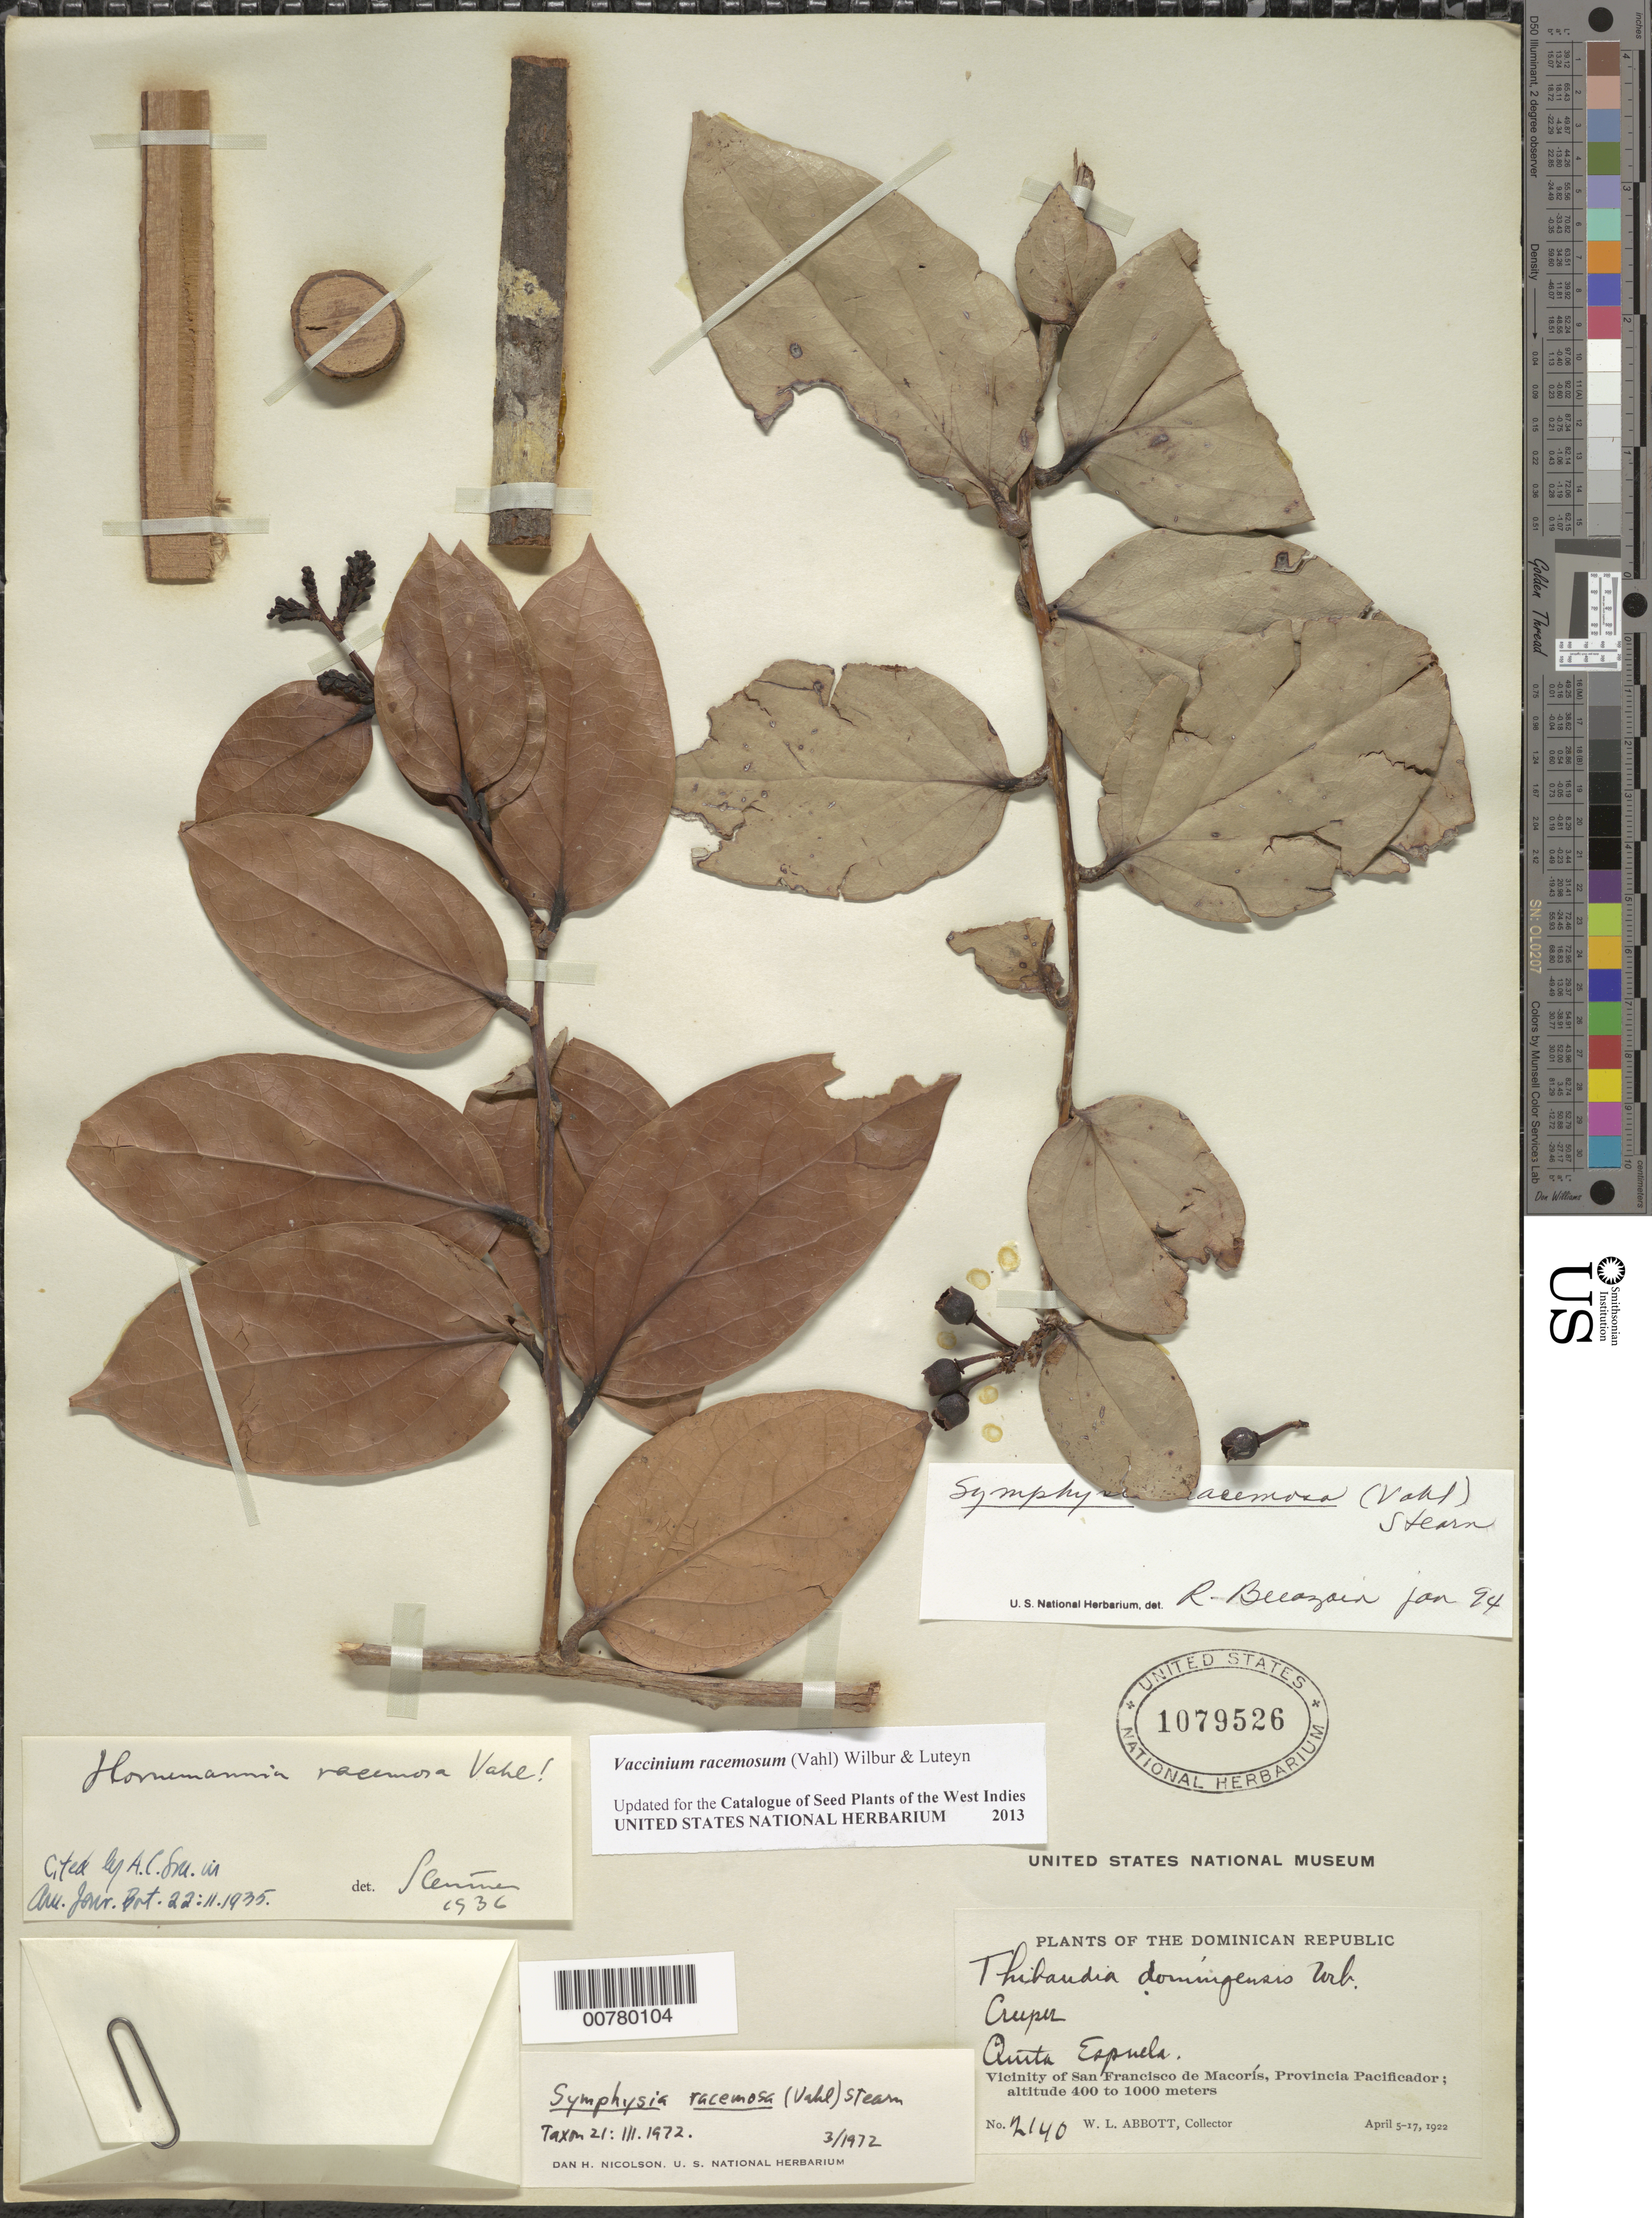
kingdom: Plantae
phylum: Tracheophyta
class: Magnoliopsida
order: Ericales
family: Ericaceae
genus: Vaccinium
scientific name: Vaccinium racemosum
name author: (Vahl) Wilbur & Luteyn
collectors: W. L. Abbott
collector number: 2140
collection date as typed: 05 Apr 1922 to 17 Apr 1922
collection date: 1922-04-05/1922-04-17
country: Dominican Republic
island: Hispaniola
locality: Province of Pacificador?, vicinity of San Francisco de Macorís, Quita Espuela.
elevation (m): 400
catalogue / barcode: US 1079526